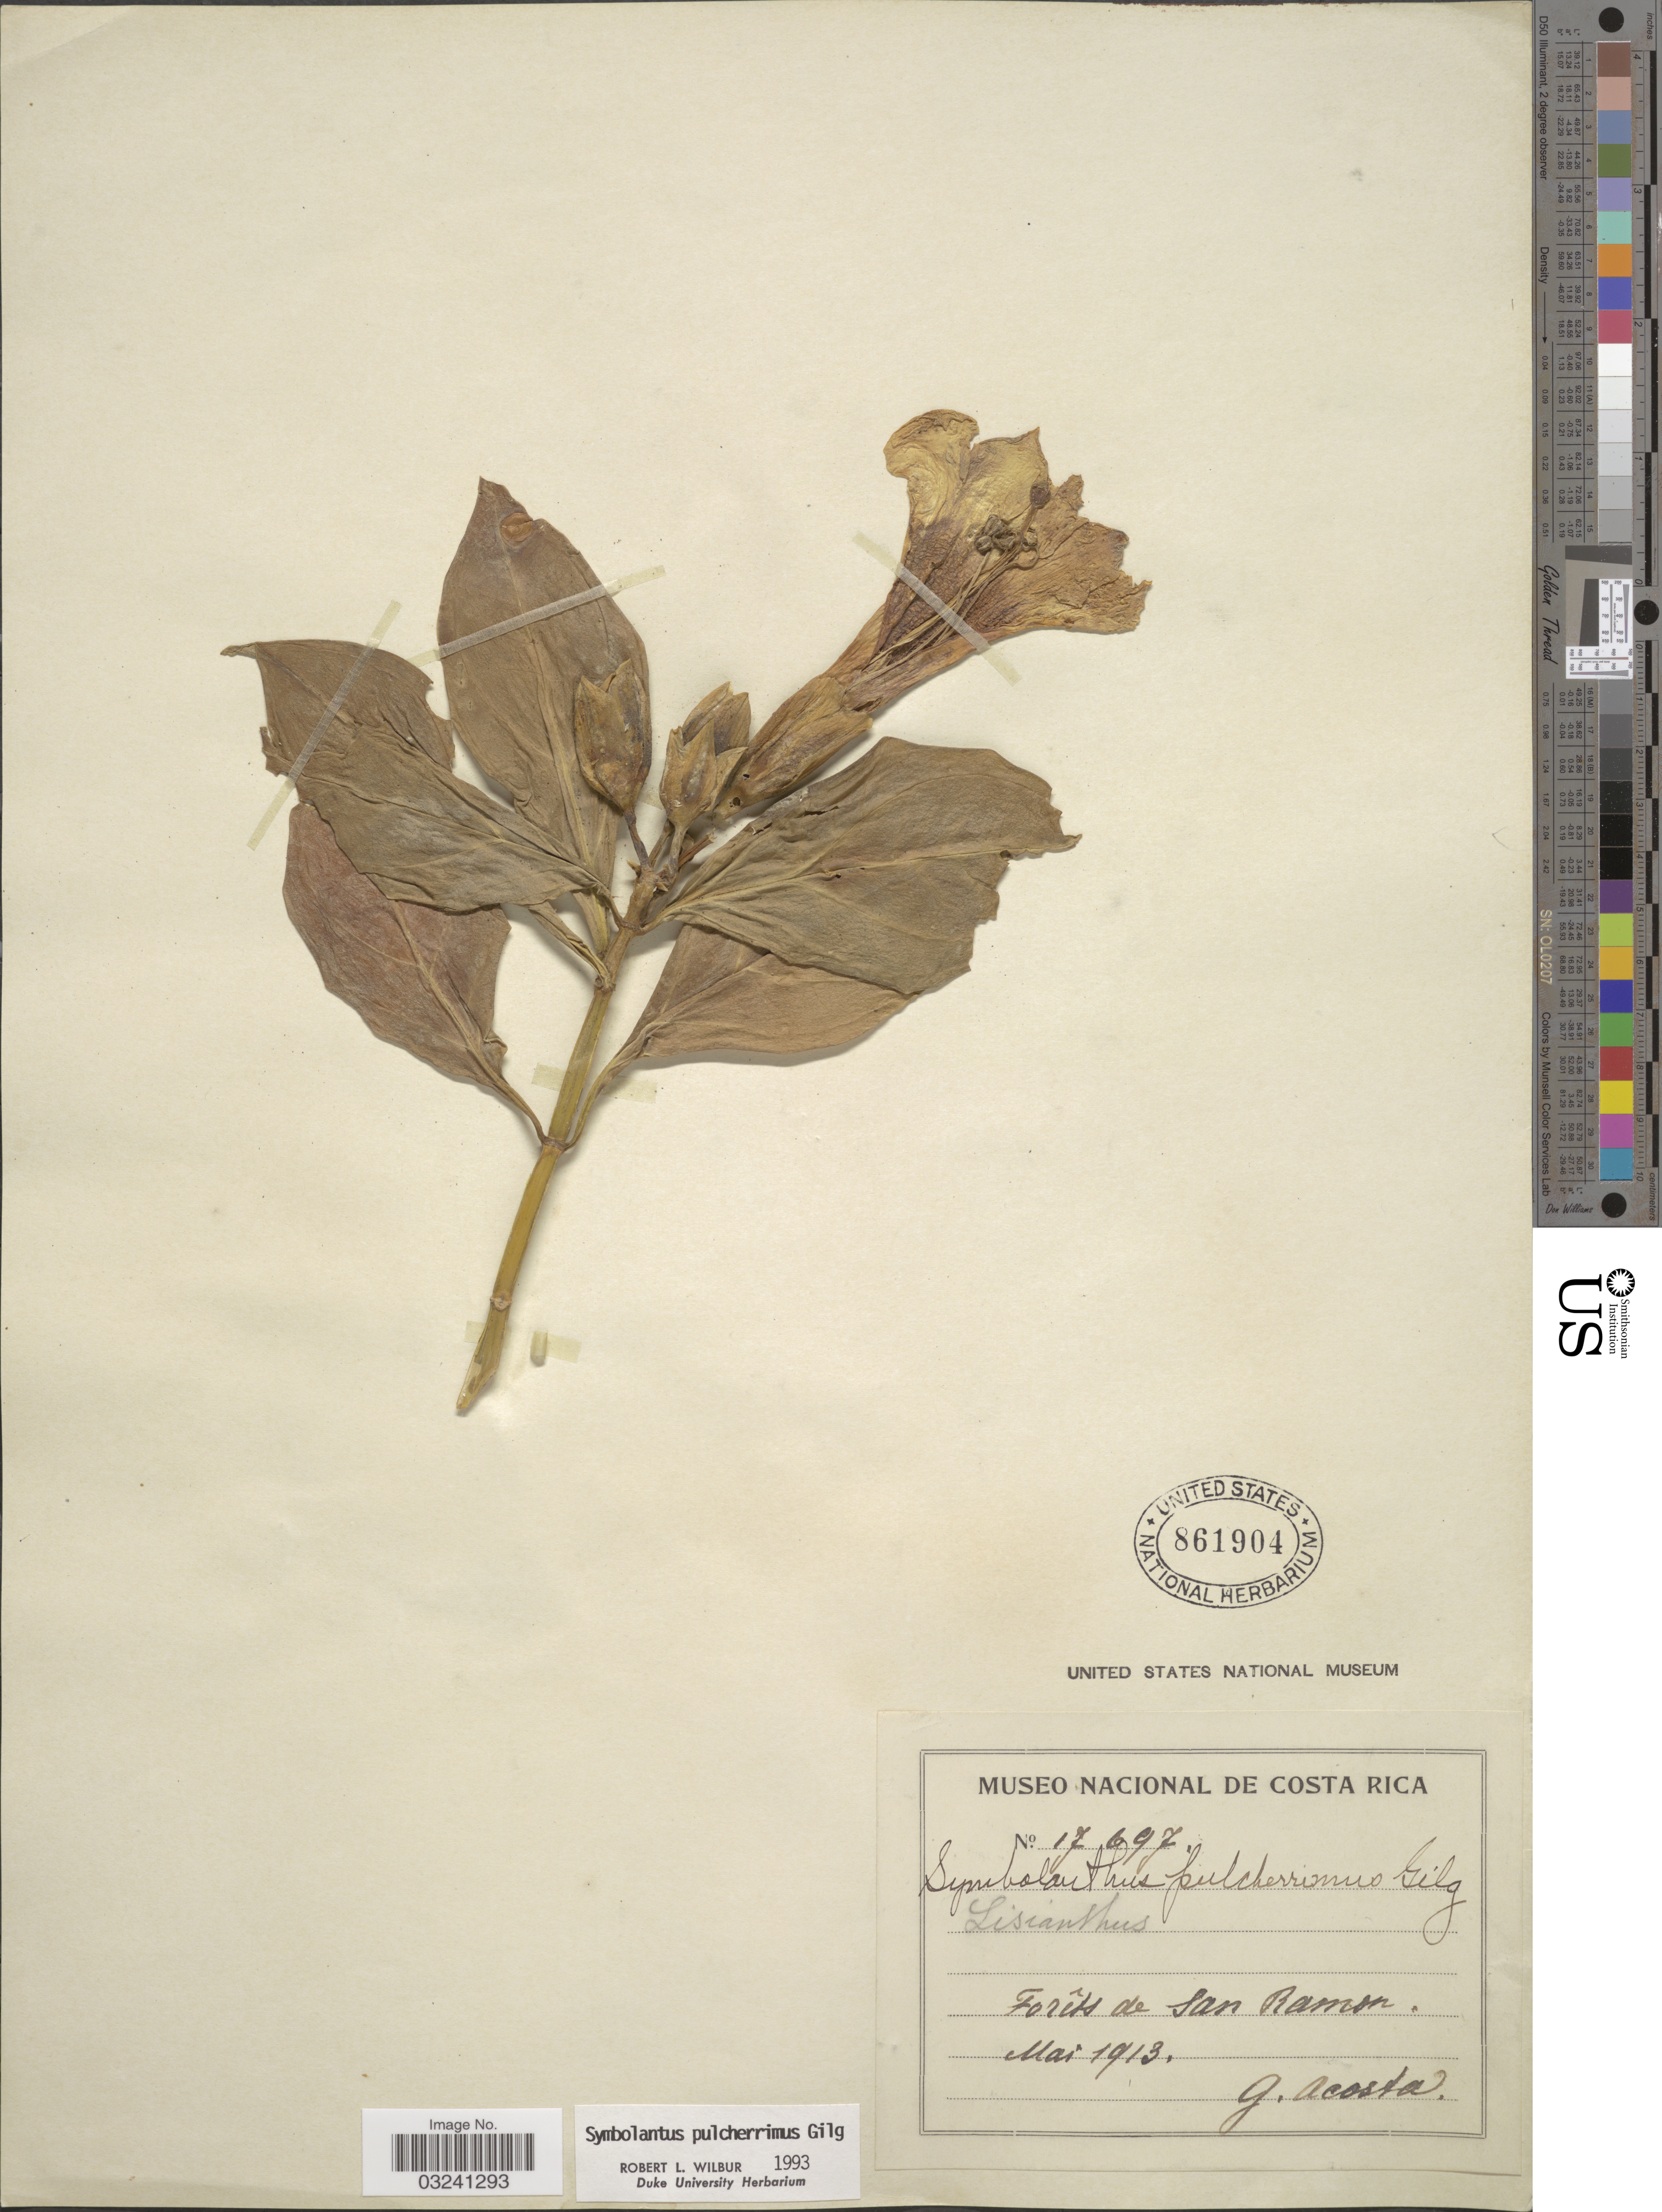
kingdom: Plantae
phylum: Tracheophyta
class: Magnoliopsida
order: Gentianales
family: Gentianaceae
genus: Symbolanthus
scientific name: Symbolanthus pulcherrimus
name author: Gilg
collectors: G. Acosta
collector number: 17697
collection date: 1913-05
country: Costa Rica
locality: Forêts de San Ramon.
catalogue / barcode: US 861904